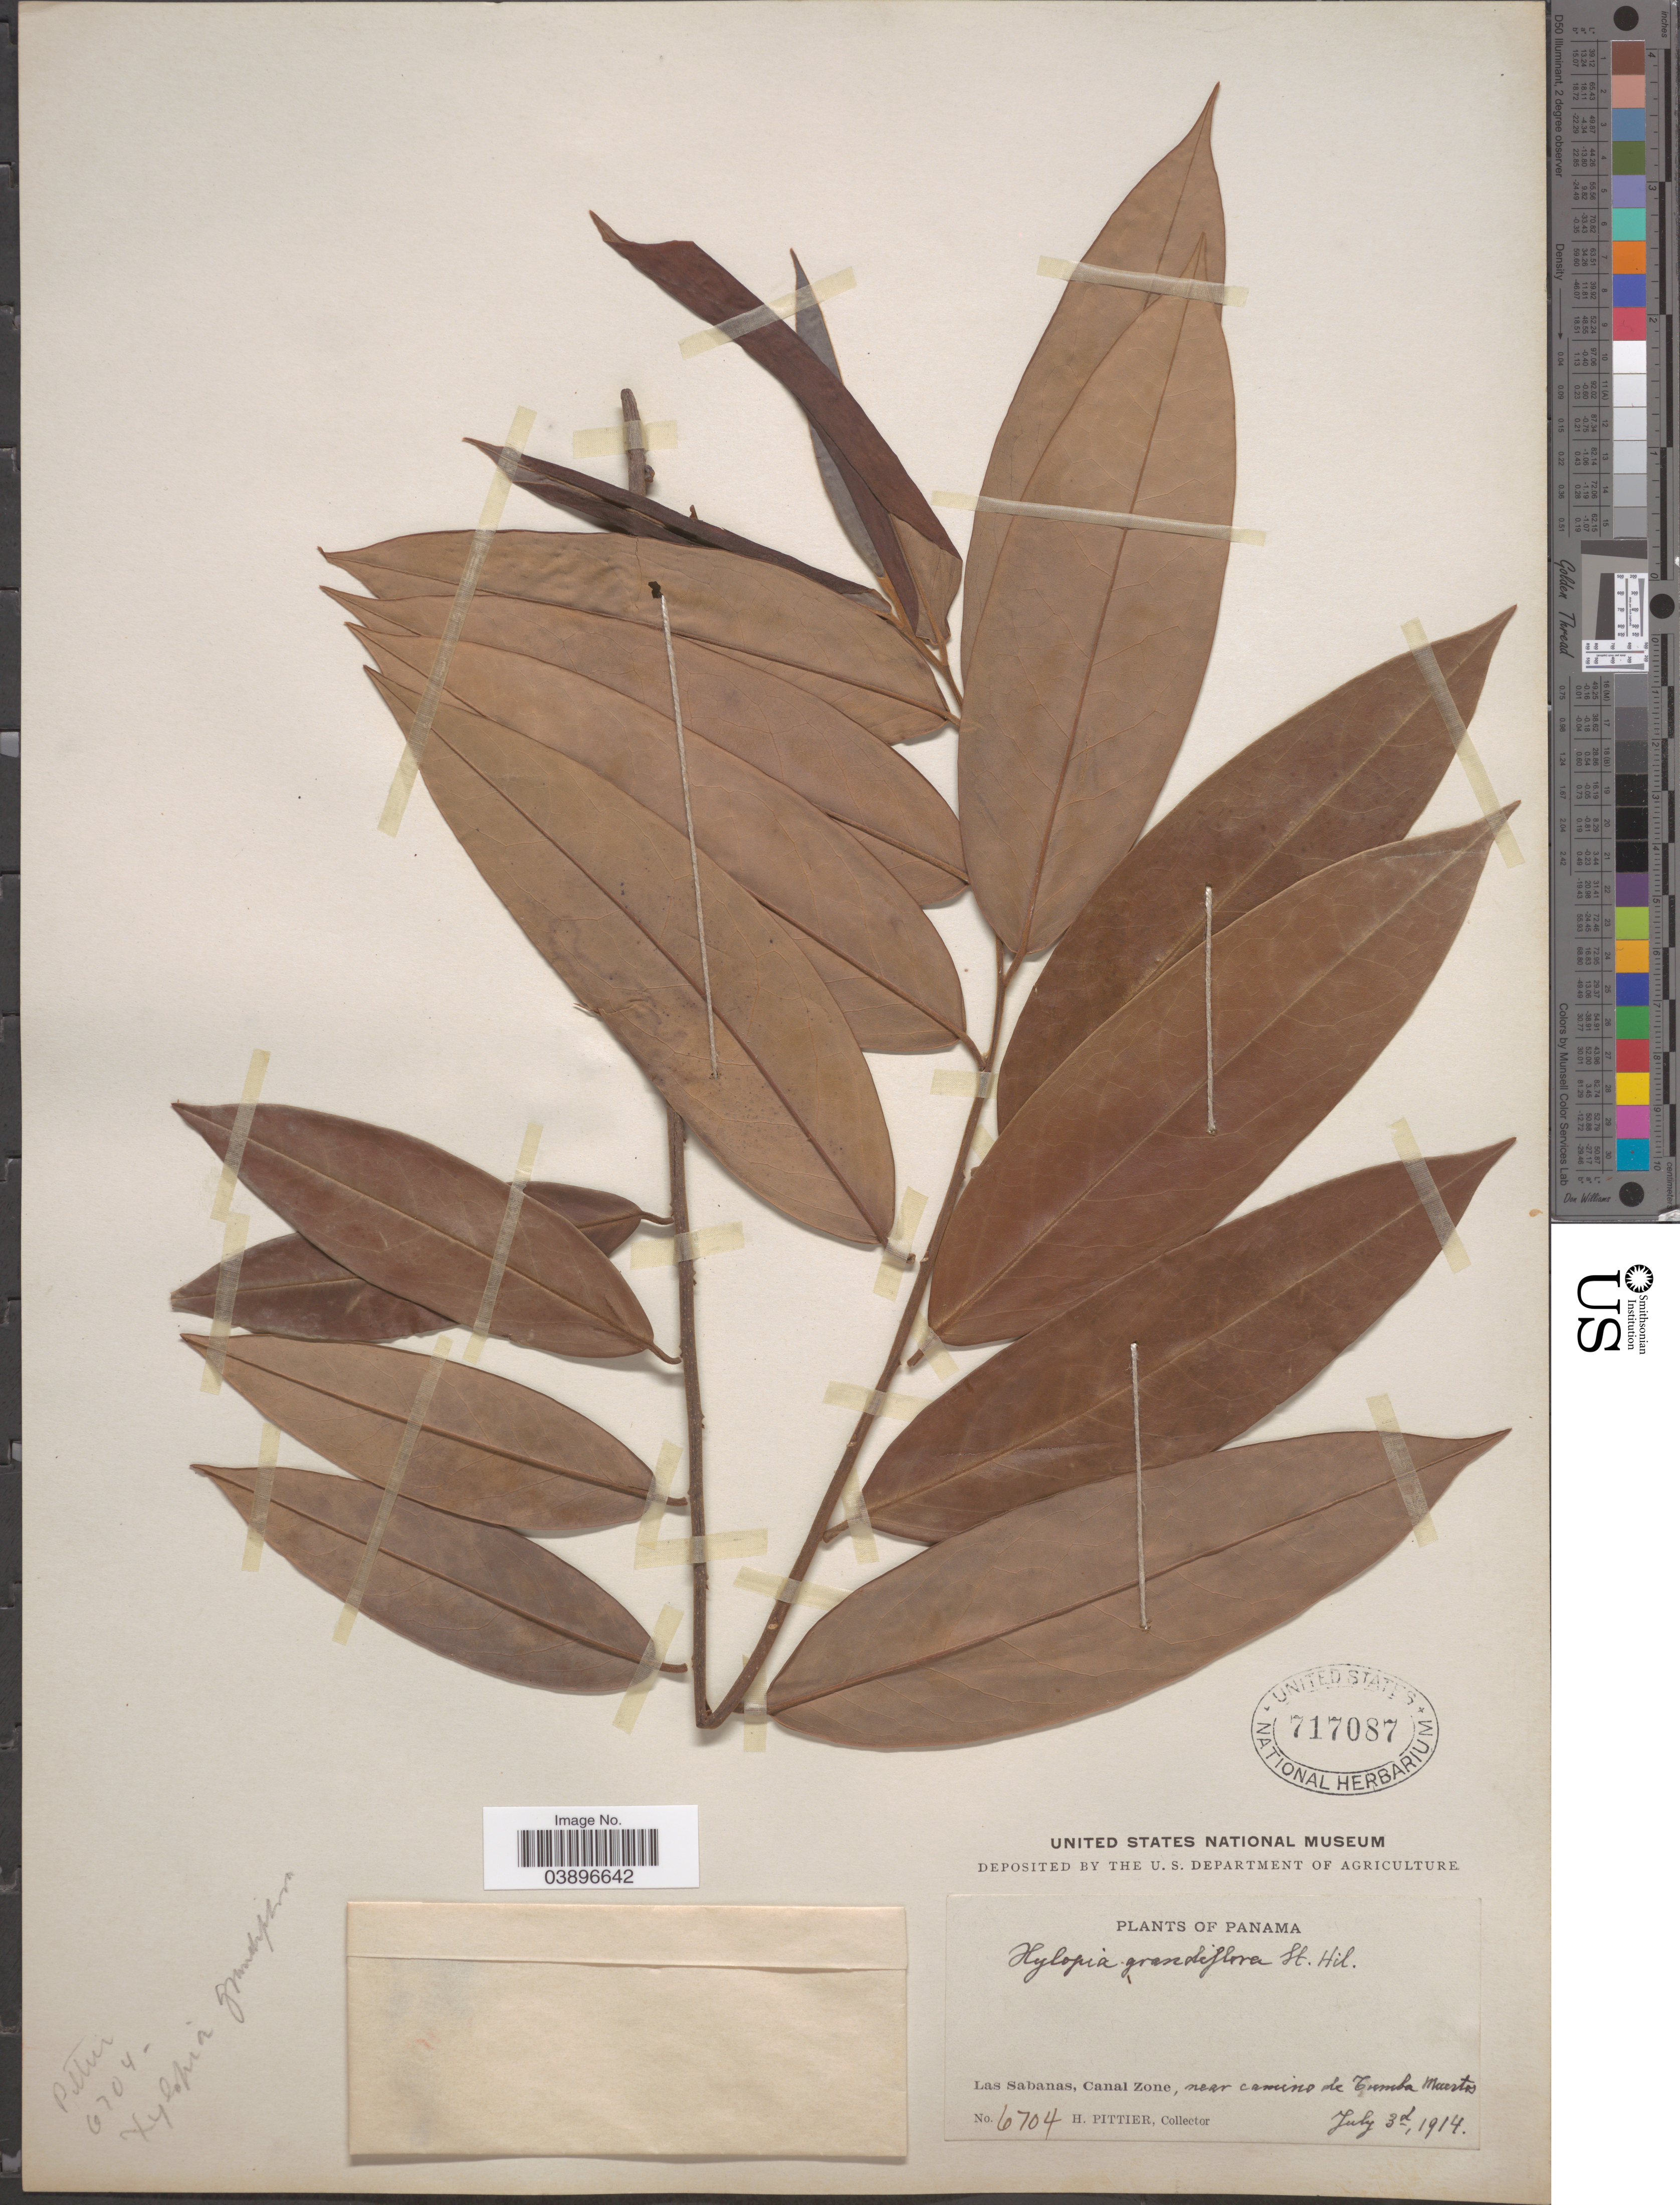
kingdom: Plantae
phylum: Tracheophyta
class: Magnoliopsida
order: Magnoliales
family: Annonaceae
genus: Xylopia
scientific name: Xylopia aromatica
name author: (Lam.) Mart.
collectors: H. F. Pittier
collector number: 6704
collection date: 1914-07-03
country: Panama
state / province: Colón / Panamá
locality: Las Sabanas, Canal Zone, near camino de Tumba Muertos.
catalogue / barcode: US 717087